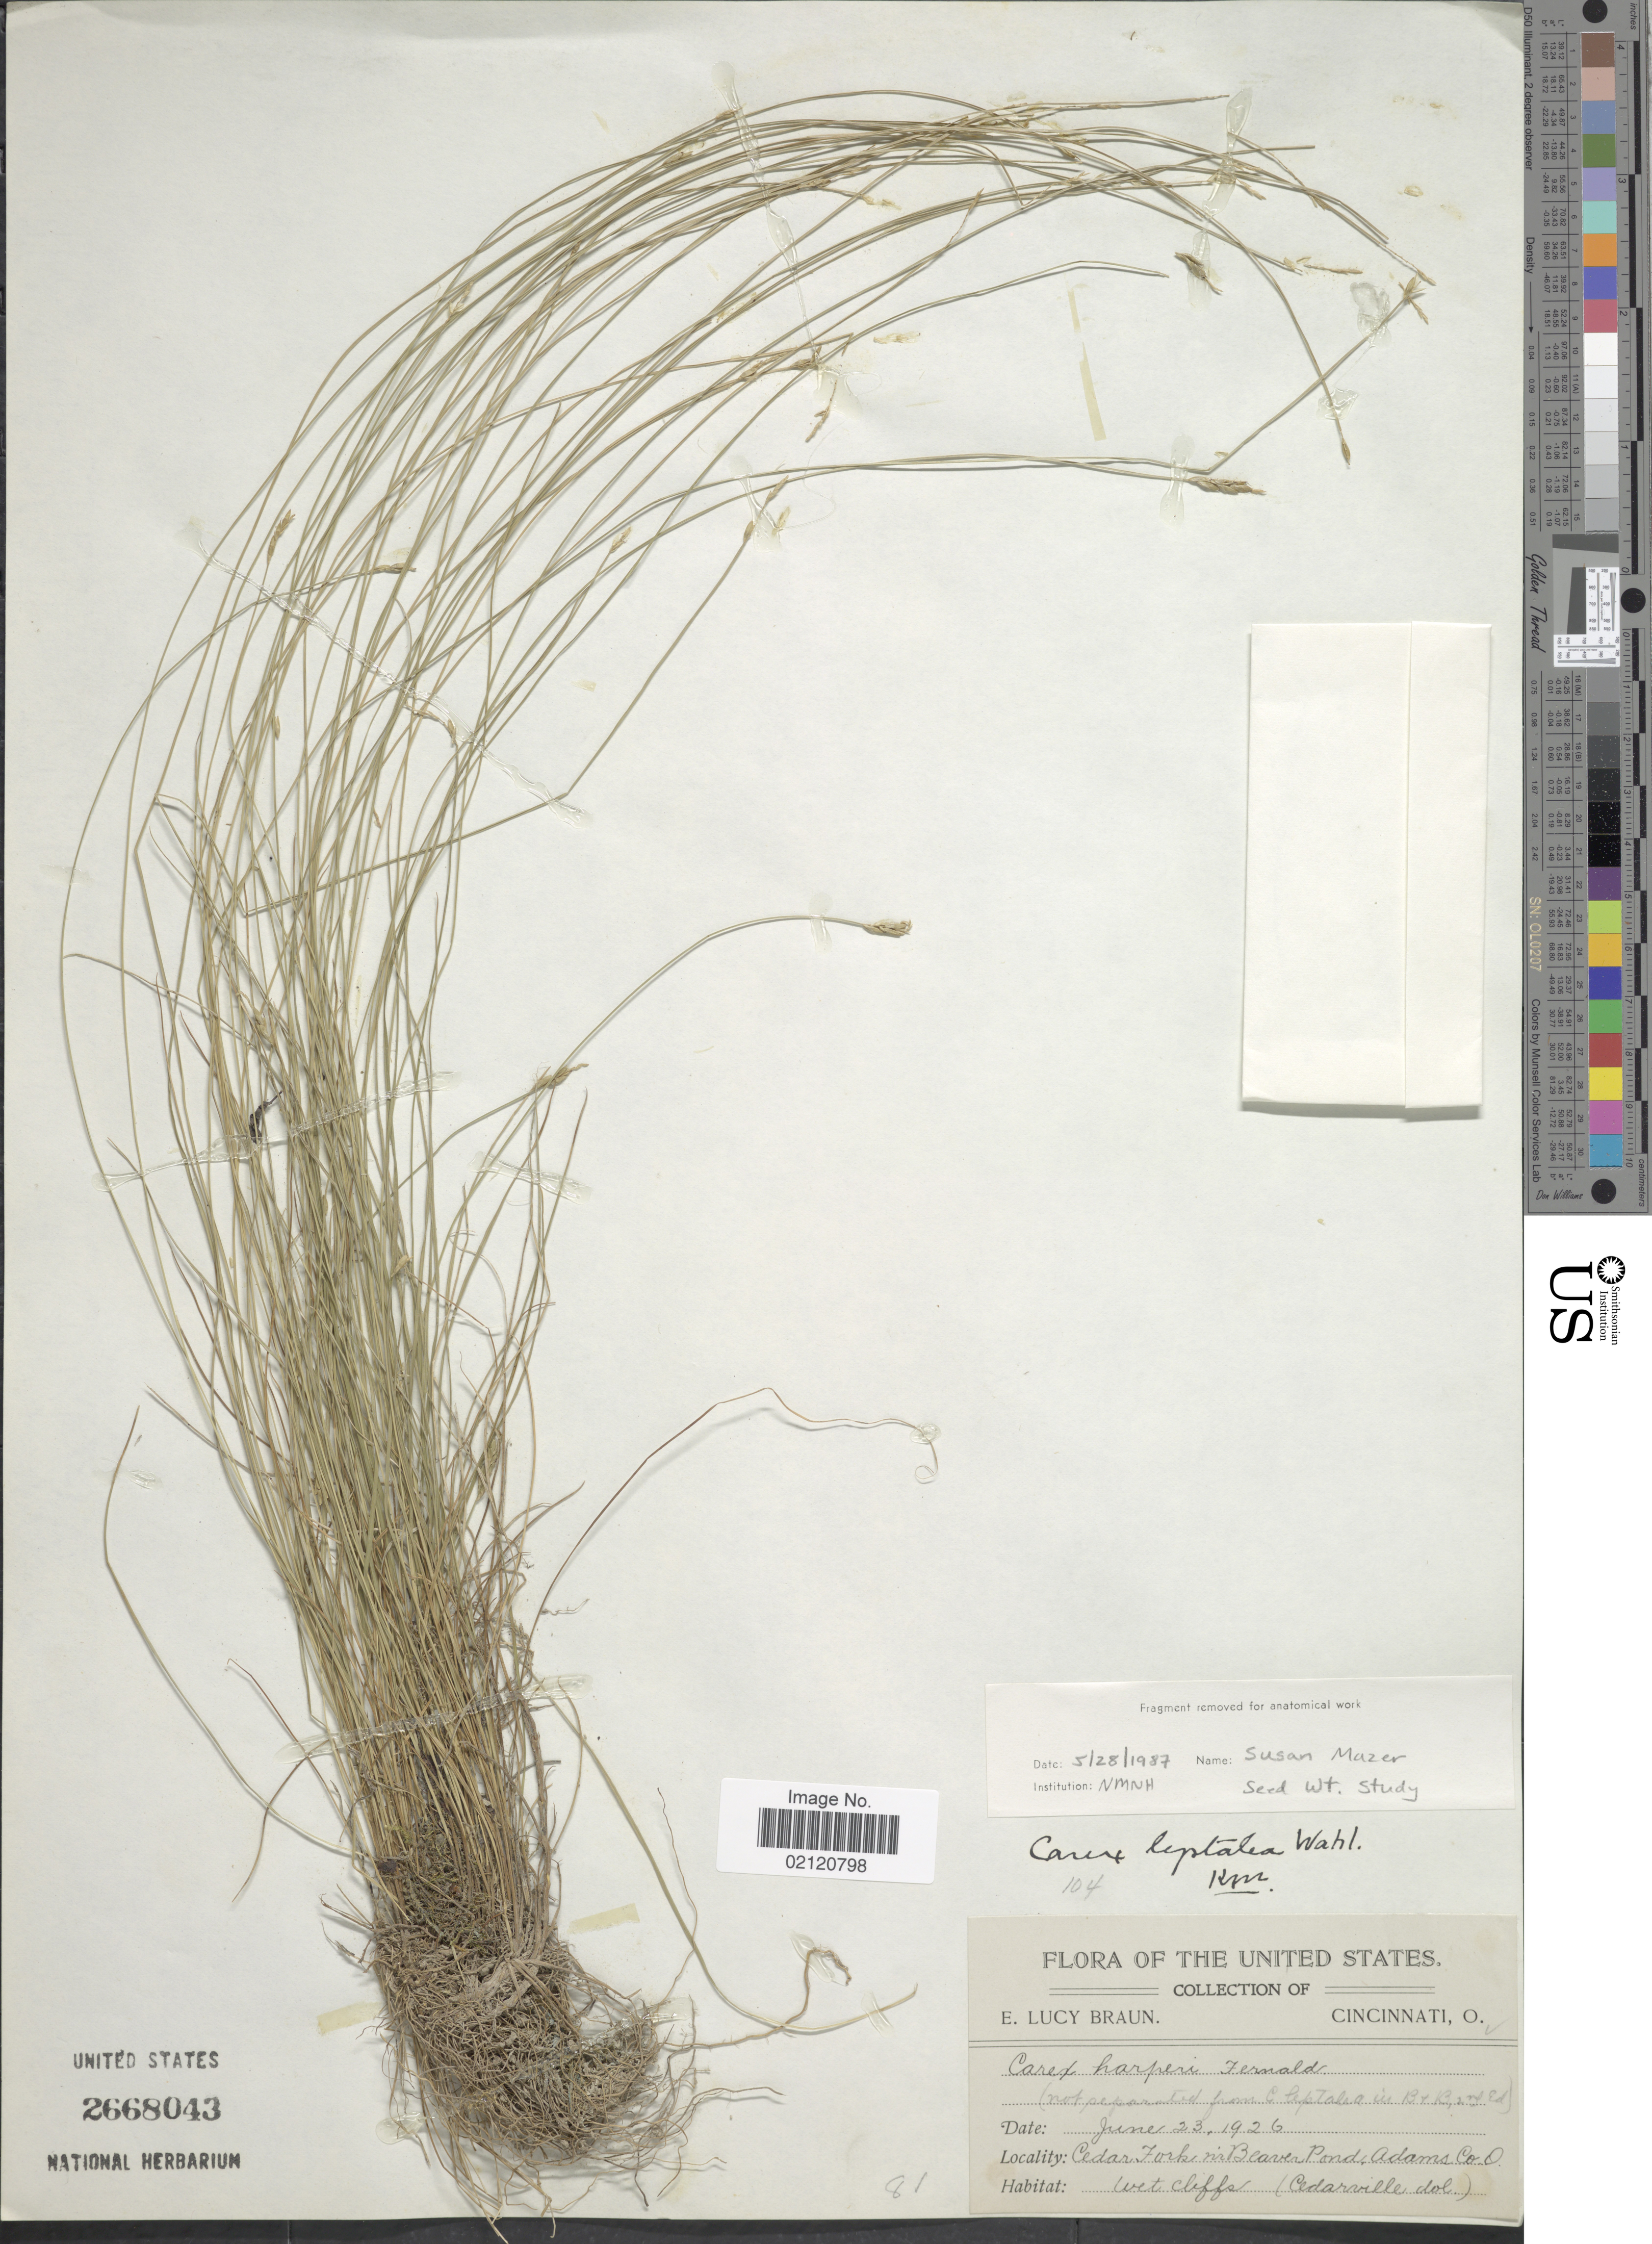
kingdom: Plantae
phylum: Tracheophyta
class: Liliopsida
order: Poales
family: Cyperaceae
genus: Carex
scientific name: Carex leptalea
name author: Wahlenb.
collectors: E. L. Braun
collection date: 1926-06-23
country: United States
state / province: Ohio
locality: Cedar Fork nr Beaver Pond, Adams Co. O.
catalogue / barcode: US 2668043